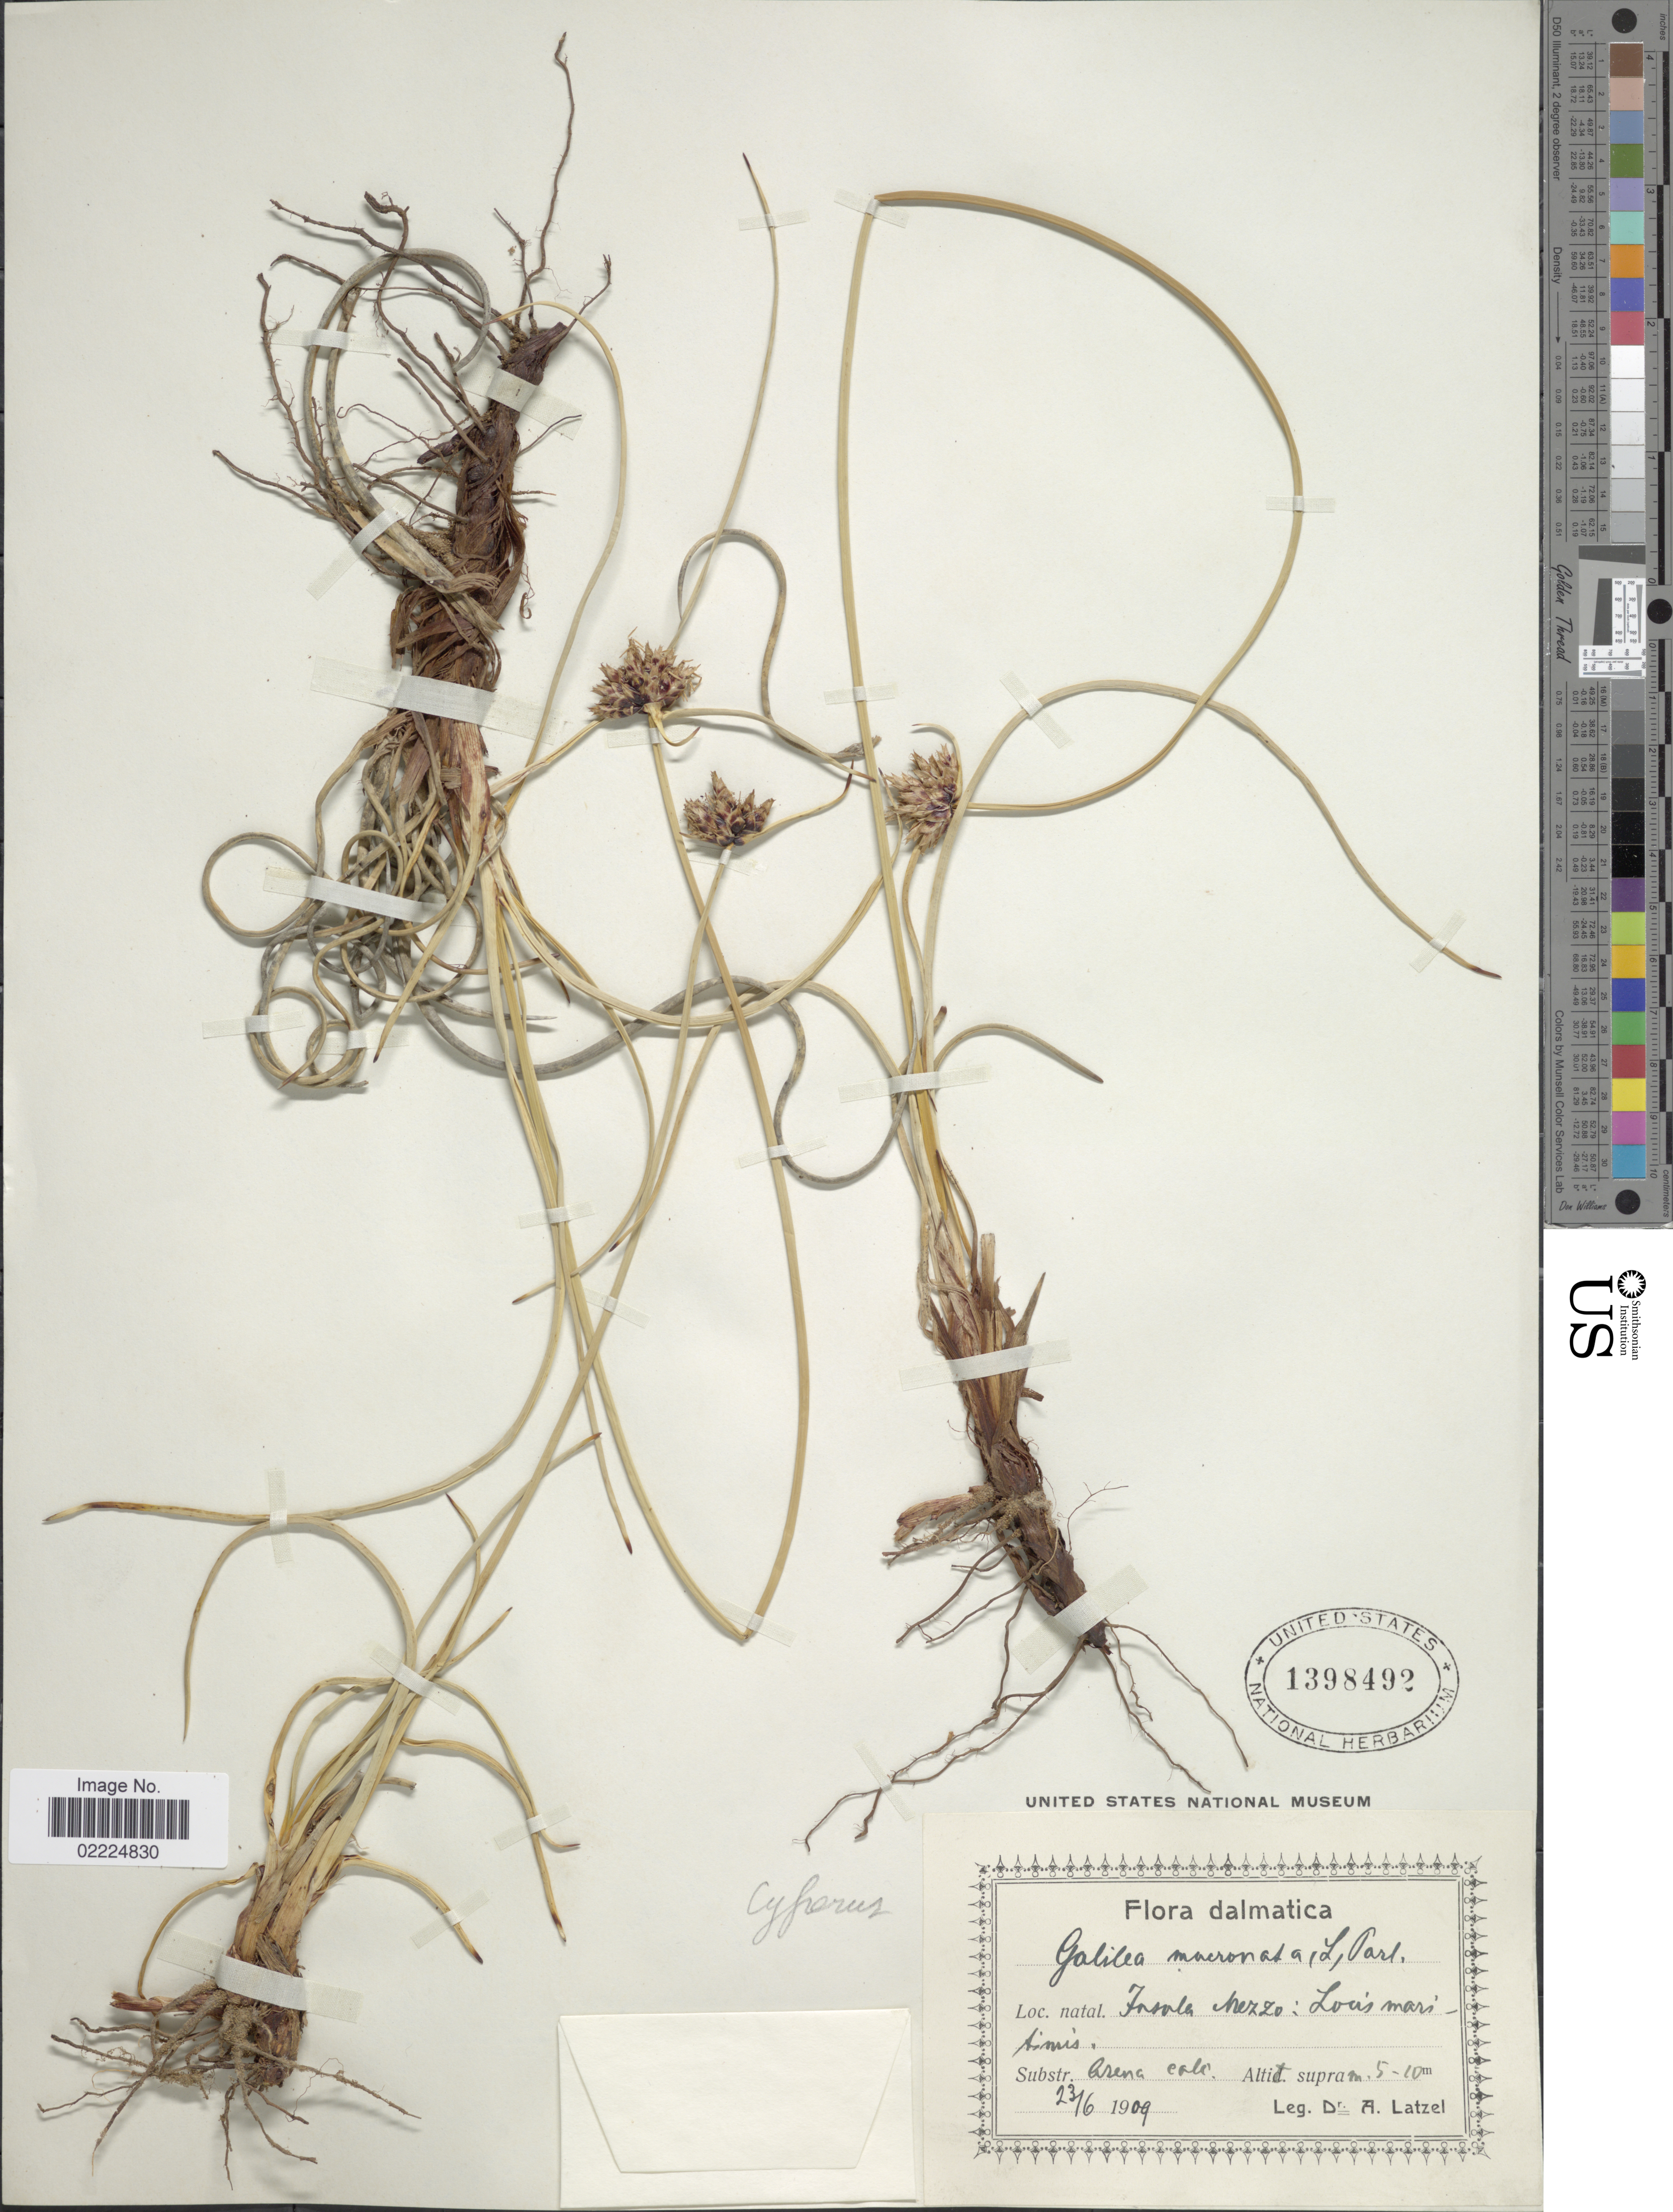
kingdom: Plantae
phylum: Tracheophyta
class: Liliopsida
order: Poales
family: Cyperaceae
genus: Cyperus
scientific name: Cyperus capitatus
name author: Vand.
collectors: A. Latzel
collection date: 1909-06-23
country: Croatia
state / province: Split-Dalmatia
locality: Dalmatica. T [illegible text]sola Nezzo: Louis Maritimis.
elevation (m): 5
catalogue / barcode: US 1398492